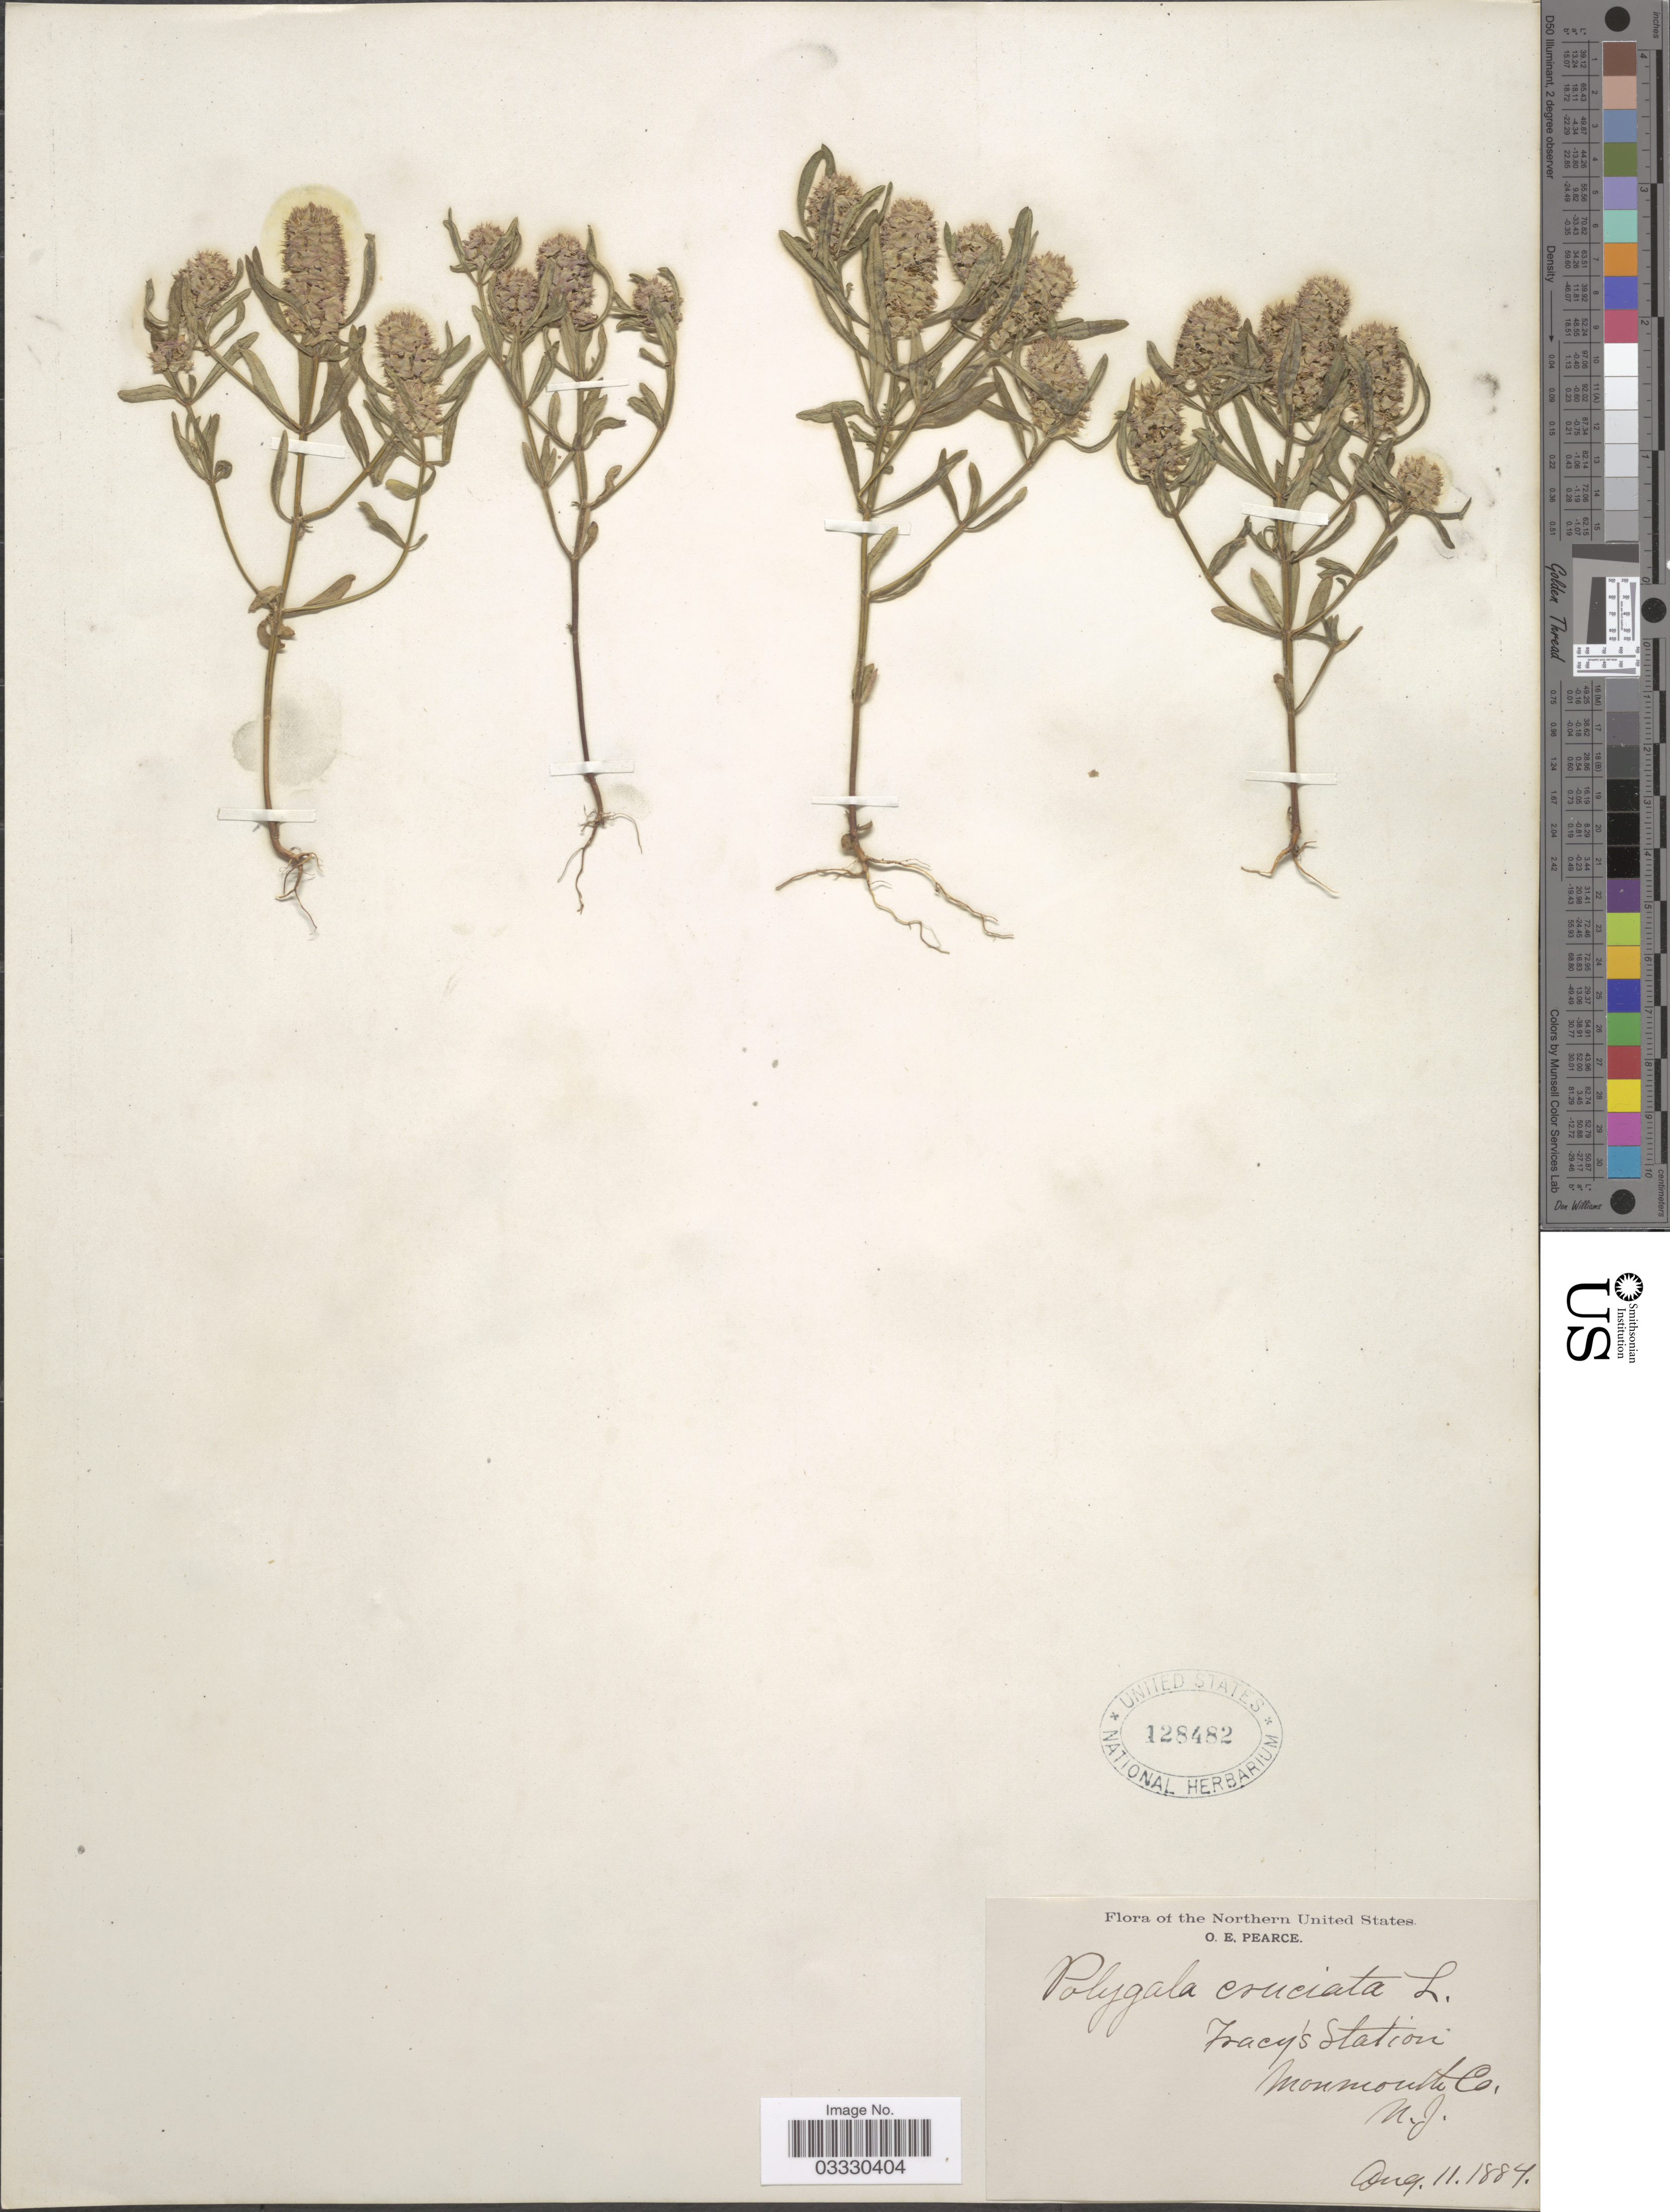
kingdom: Plantae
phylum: Tracheophyta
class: Magnoliopsida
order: Fabales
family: Polygalaceae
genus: Polygala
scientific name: Polygala cruciata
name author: L.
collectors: O. E. Pearce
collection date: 1884-08-11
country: United States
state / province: New Jersey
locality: Tracy's Station. Monmouth Co.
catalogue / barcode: US 128482